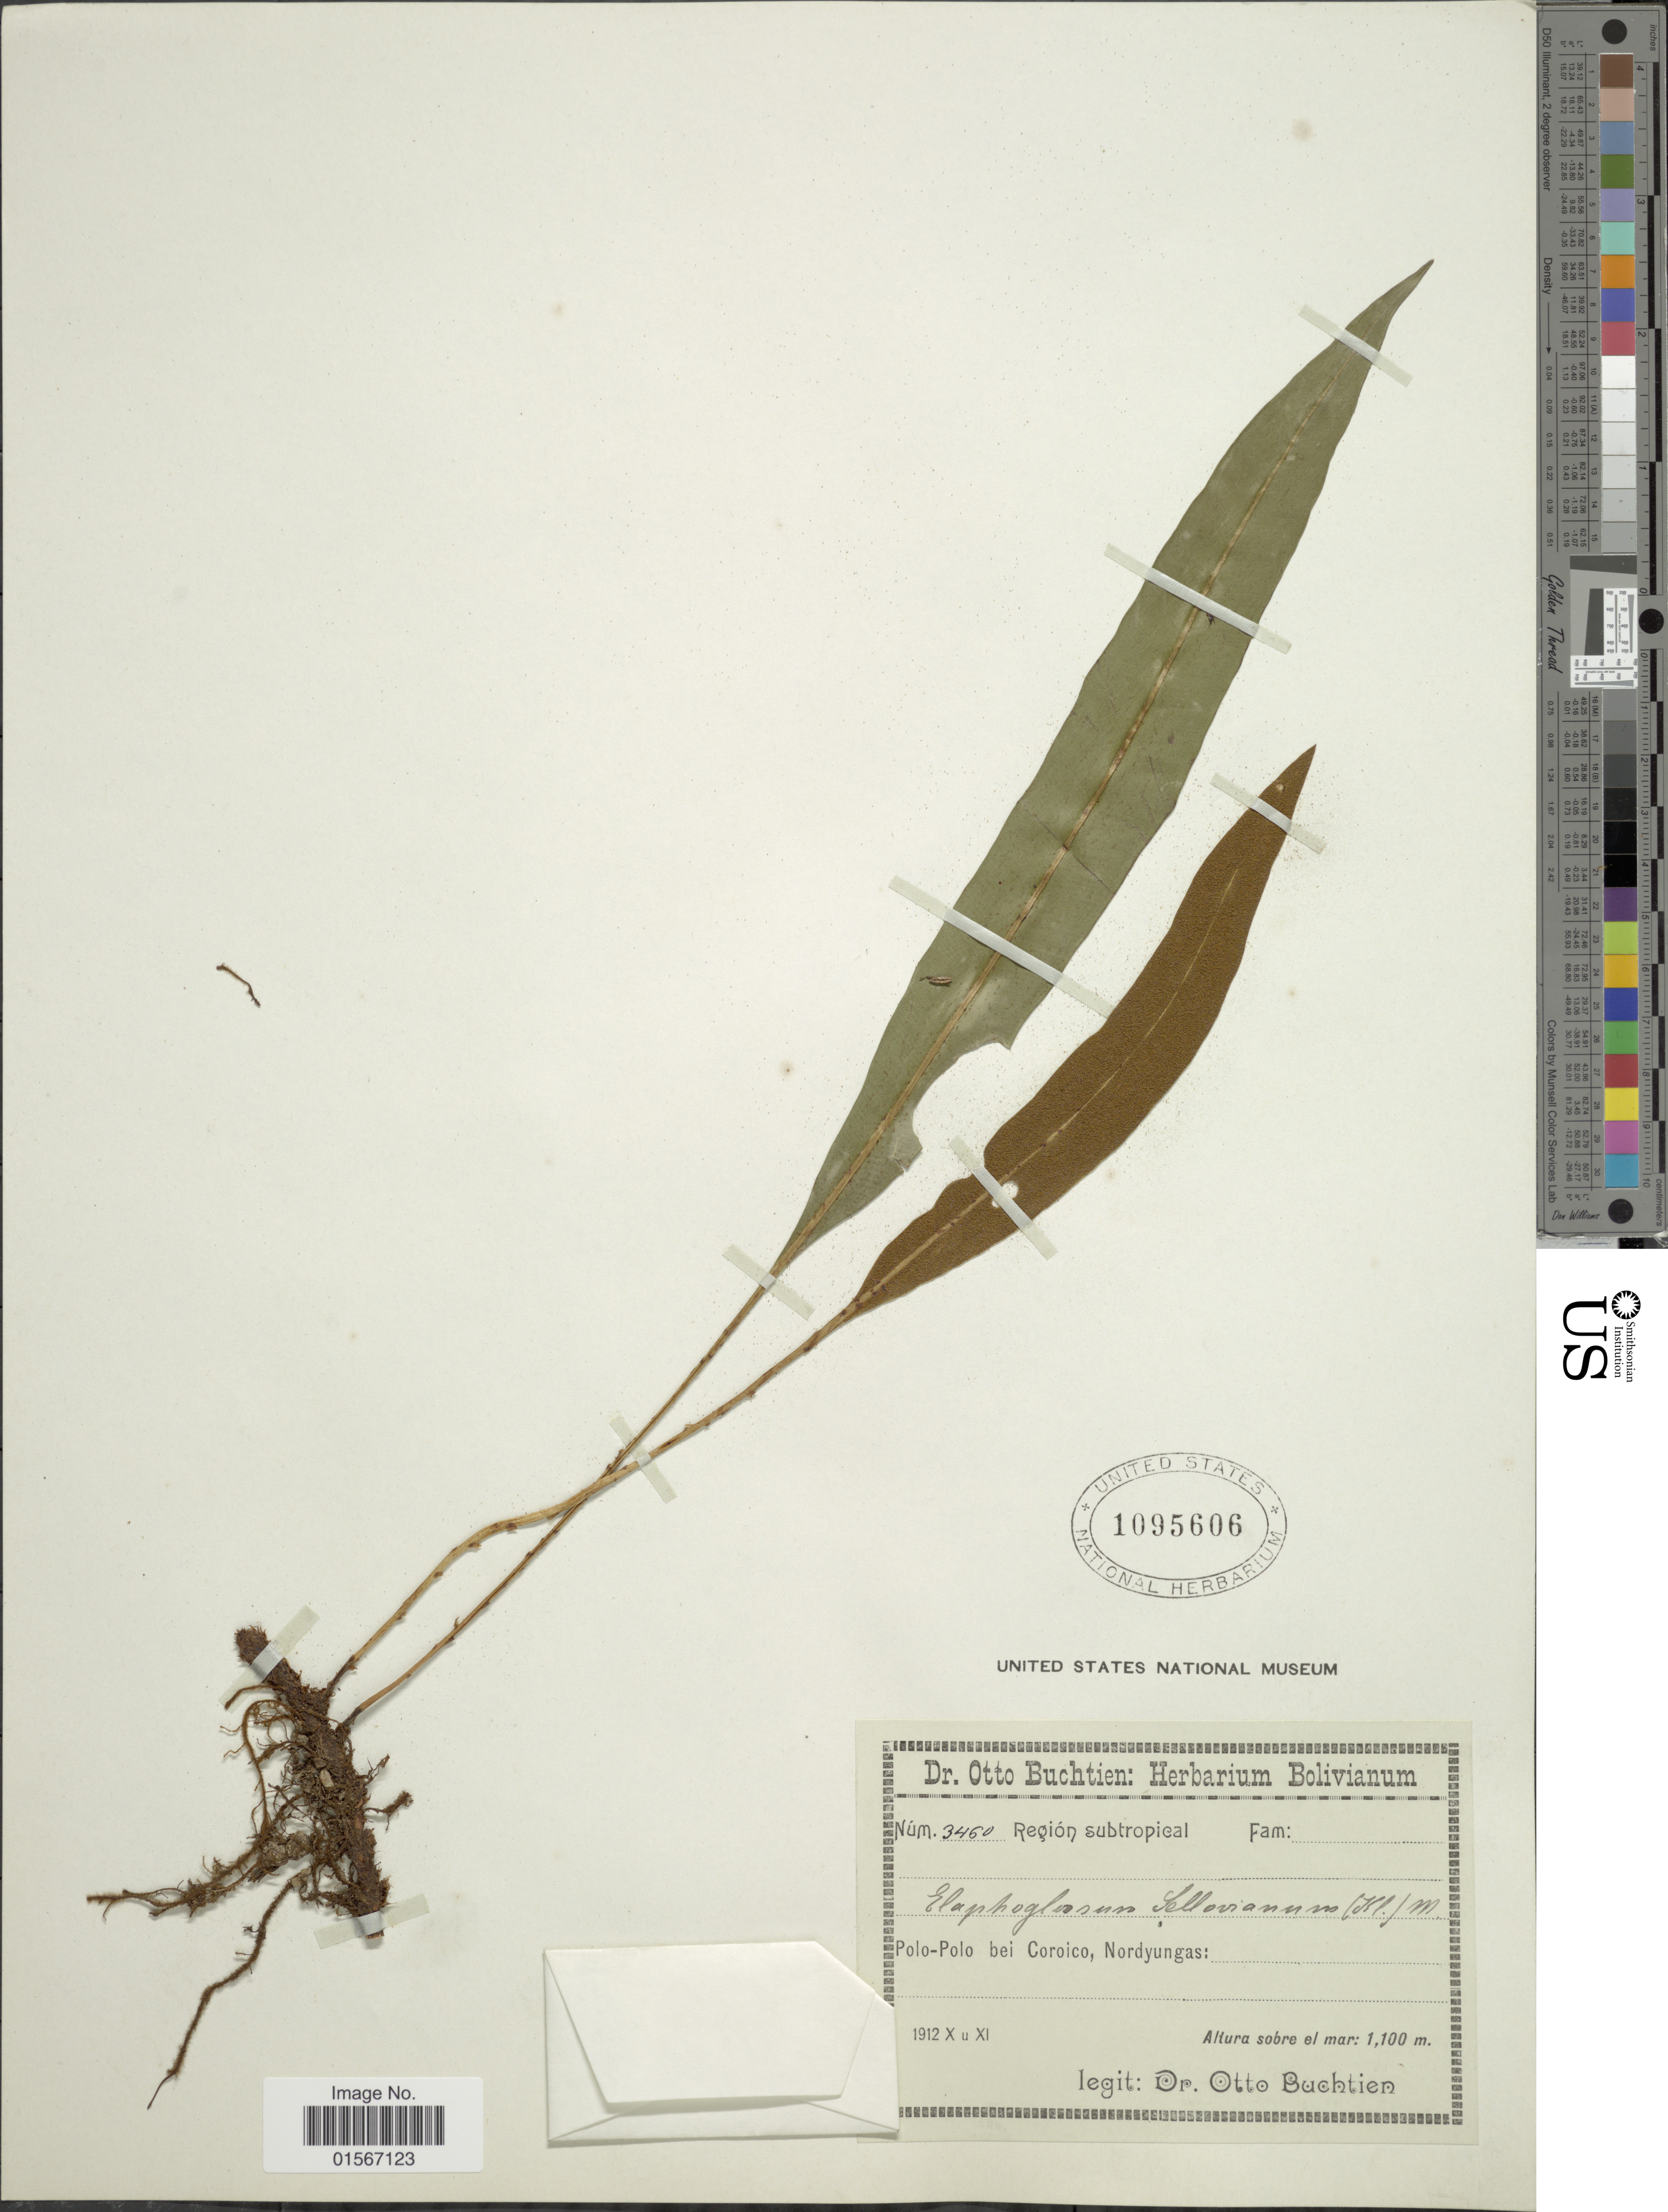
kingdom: Plantae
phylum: Tracheophyta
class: Polypodiopsida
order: Polypodiales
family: Dryopteridaceae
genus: Elaphoglossum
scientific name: Elaphoglossum minutum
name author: (Pohl ex Fée) T. Moore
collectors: O. Buchtien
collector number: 3460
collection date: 1912-10/1912-11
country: Bolivia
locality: Polo-Polo bei Coroico, Nordyungas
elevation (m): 1100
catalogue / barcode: US 1095606